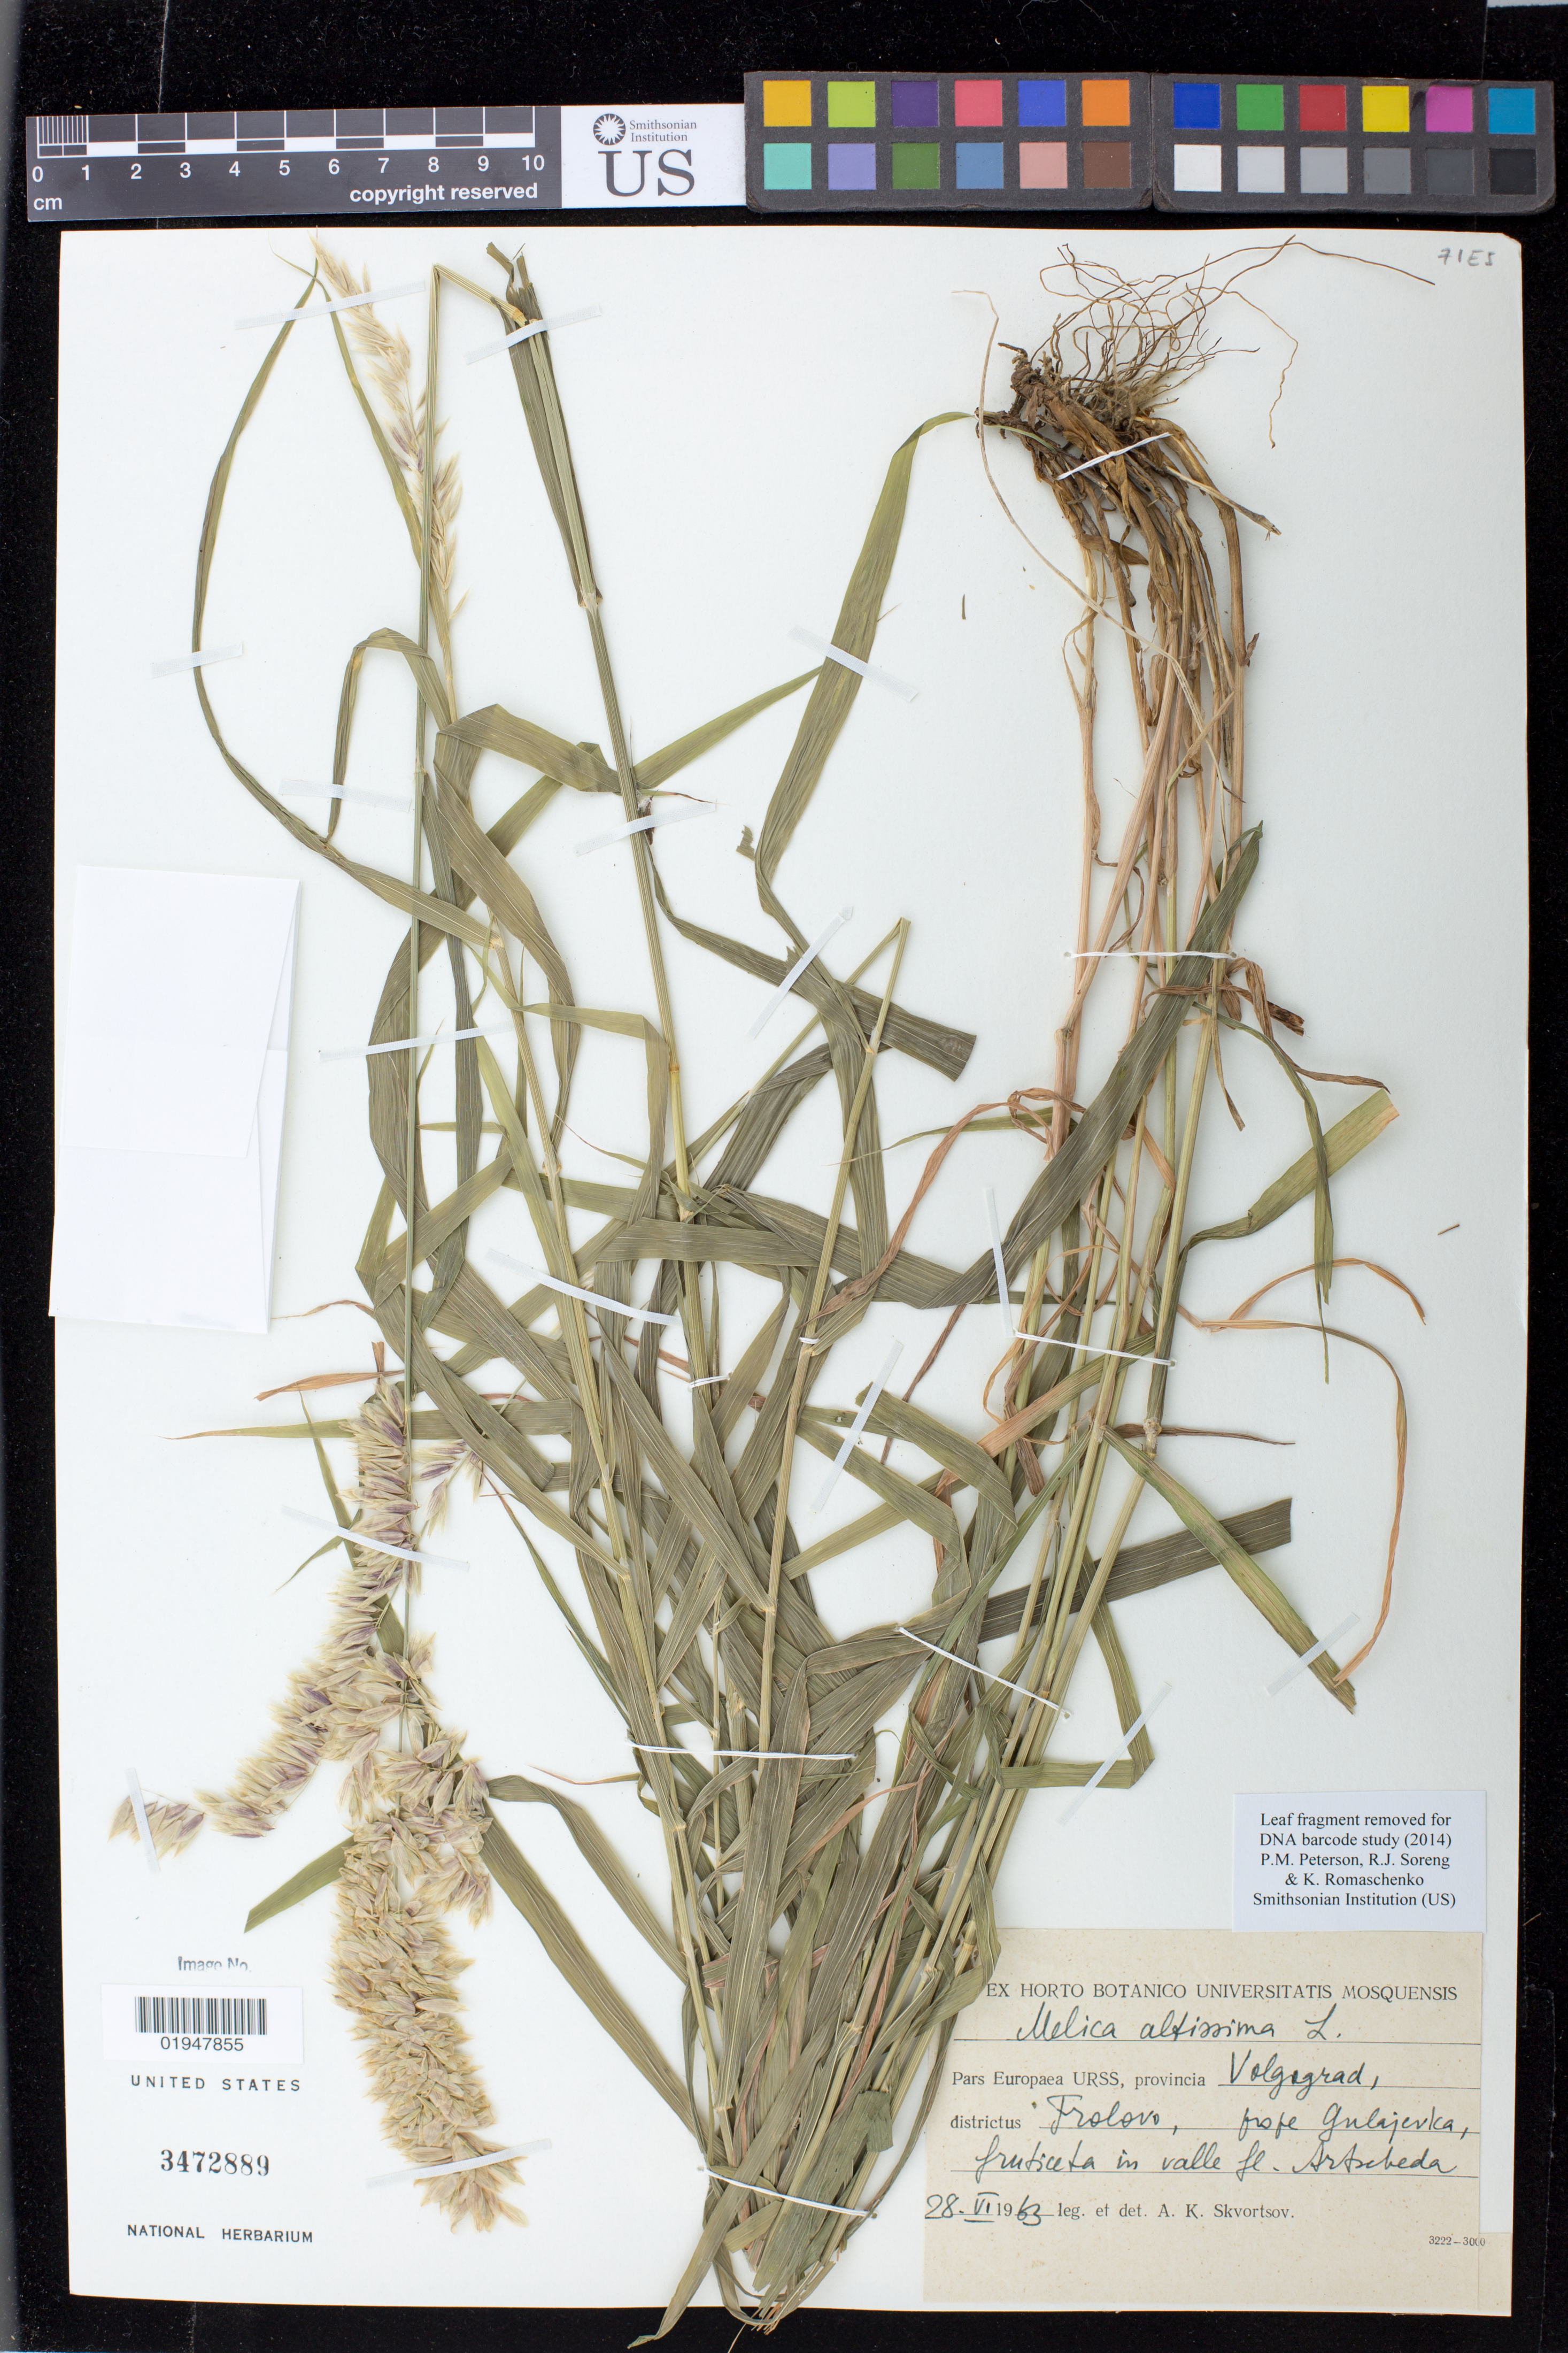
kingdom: Plantae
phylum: Tracheophyta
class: Liliopsida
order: Poales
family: Poaceae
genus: Melica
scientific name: Melica altissima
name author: L.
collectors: A. K. Skvortsov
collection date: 1963-06-28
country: Russian Federation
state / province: Volgograd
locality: Districtus Frolovo, prope Gulajerka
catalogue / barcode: US 3472889